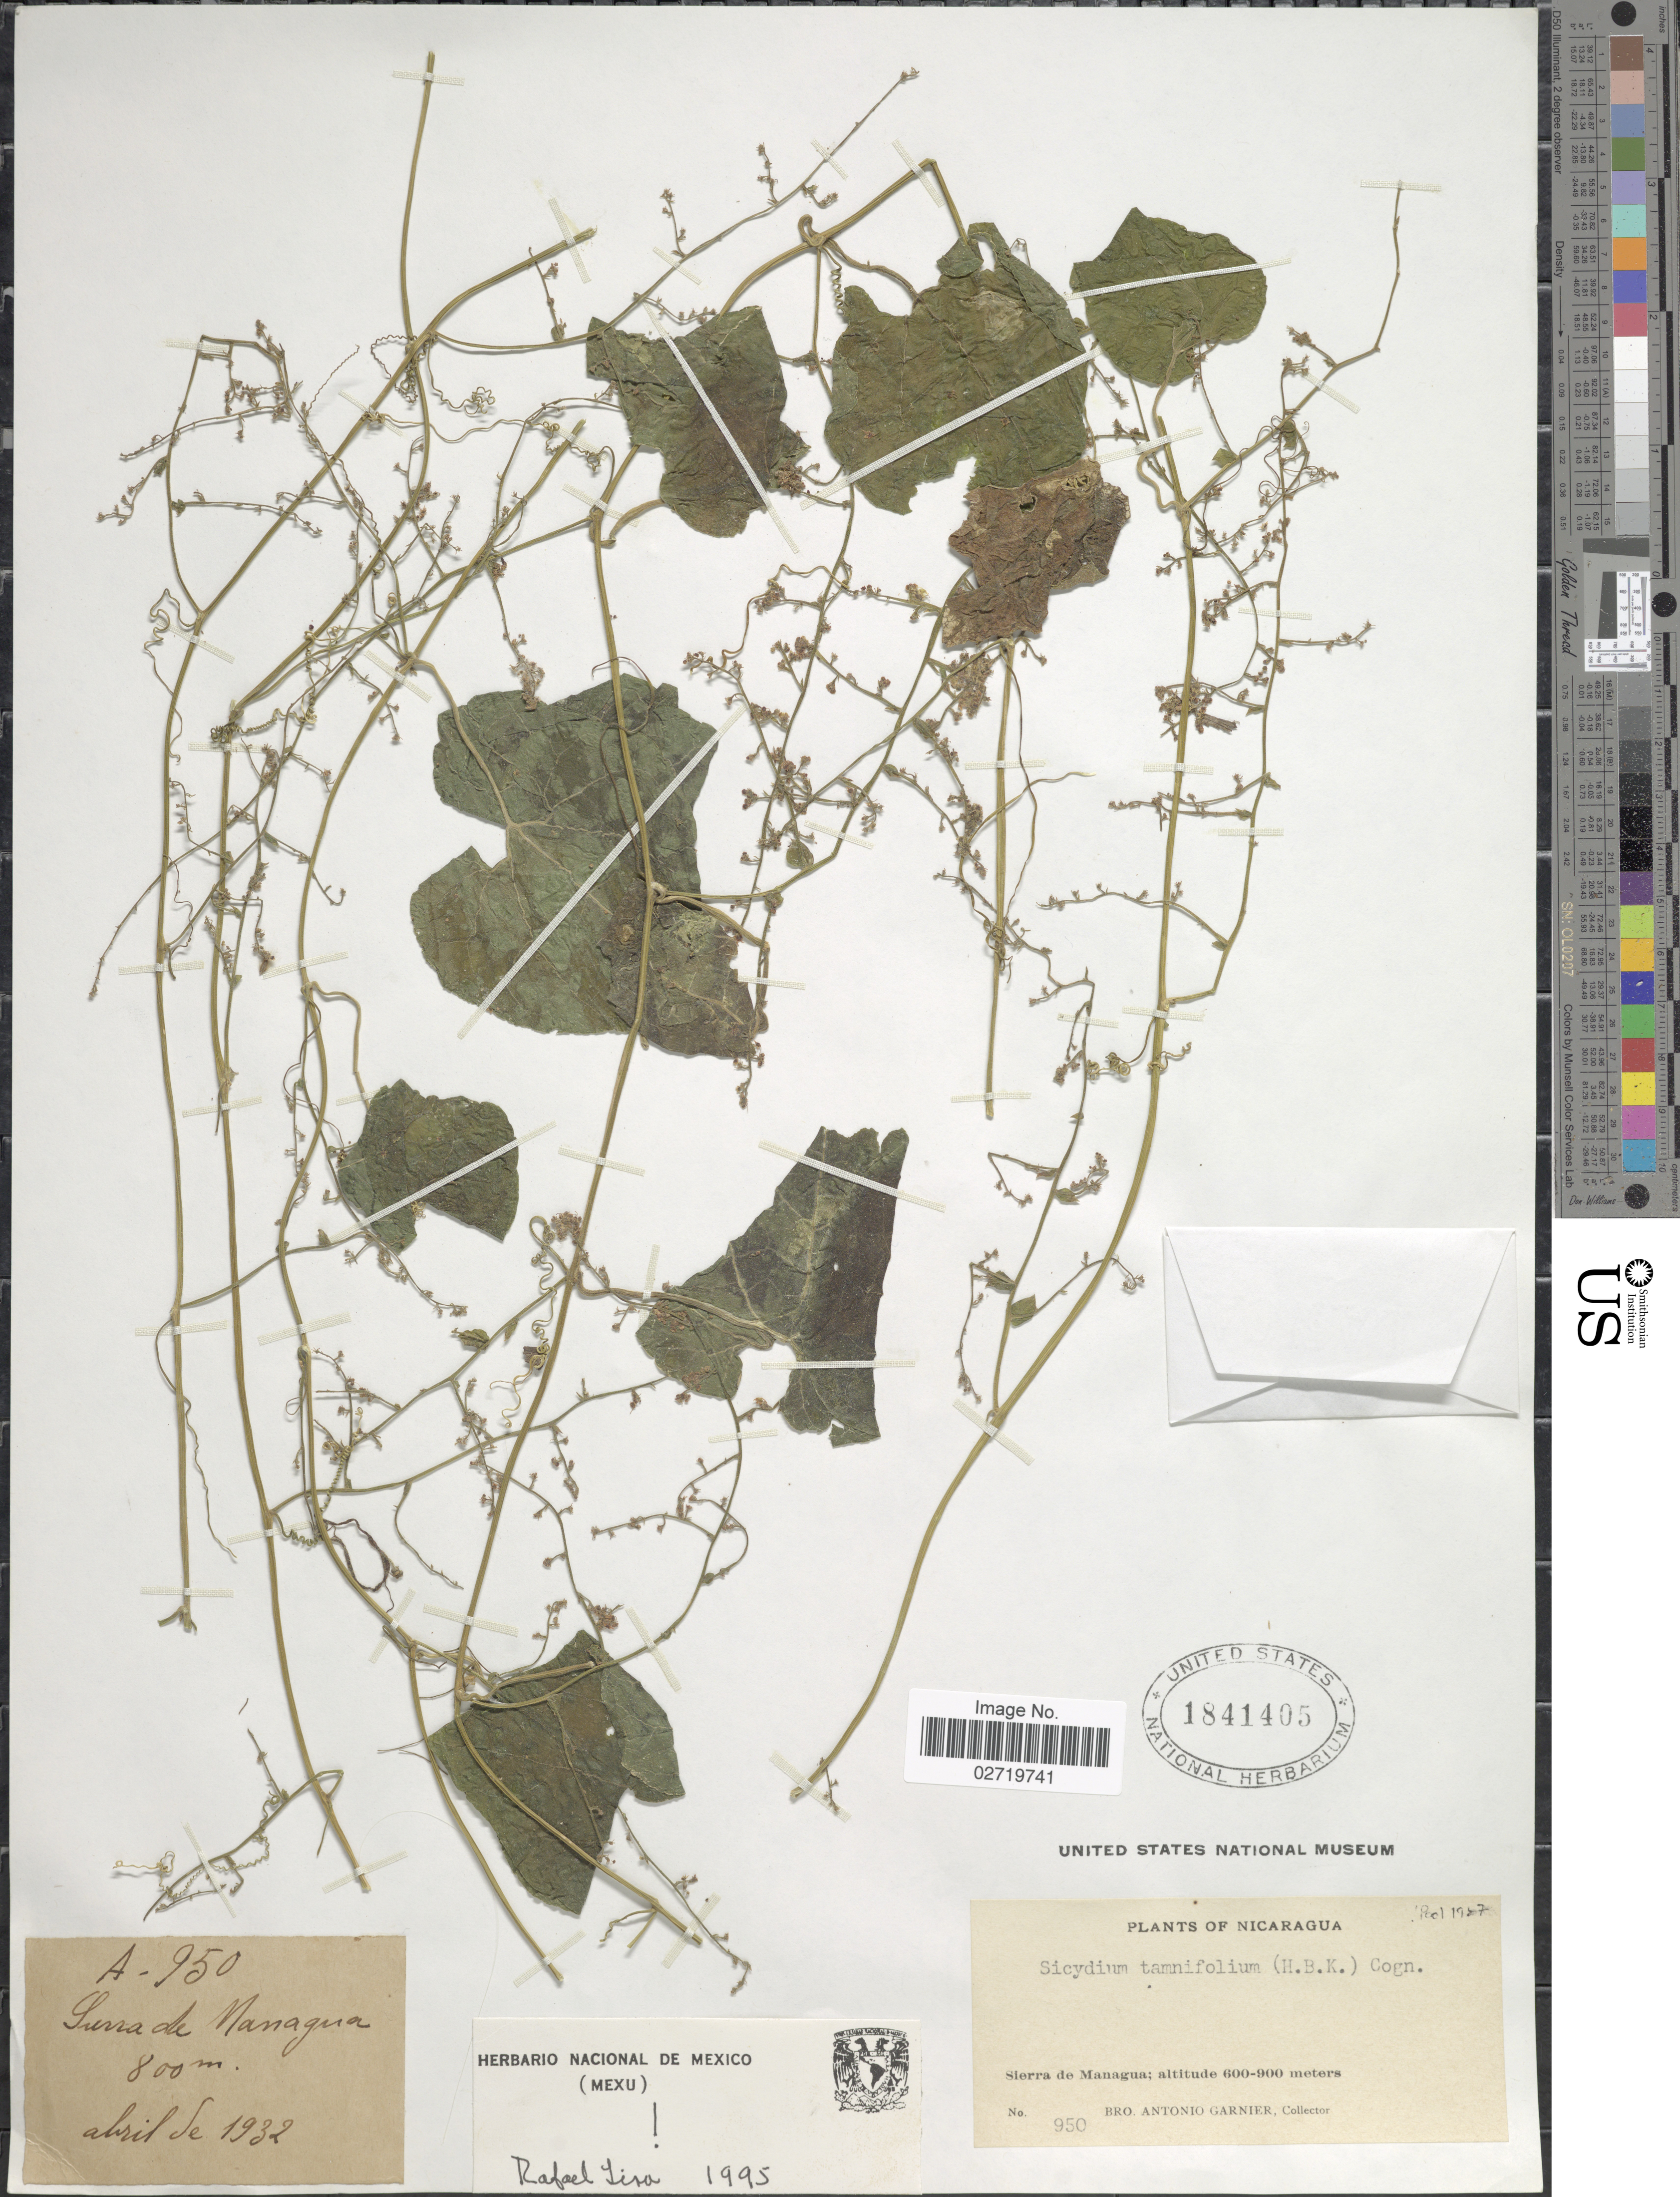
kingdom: Plantae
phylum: Tracheophyta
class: Magnoliopsida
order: Cucurbitales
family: Cucurbitaceae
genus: Sicydium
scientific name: Sicydium tamnifolium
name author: (Kunth) Cogn.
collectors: Bro. A. Garnier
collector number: A950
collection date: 1932-04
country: Nicaragua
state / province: Managua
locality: Sierra de Managua.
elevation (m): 800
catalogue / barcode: US 1841405